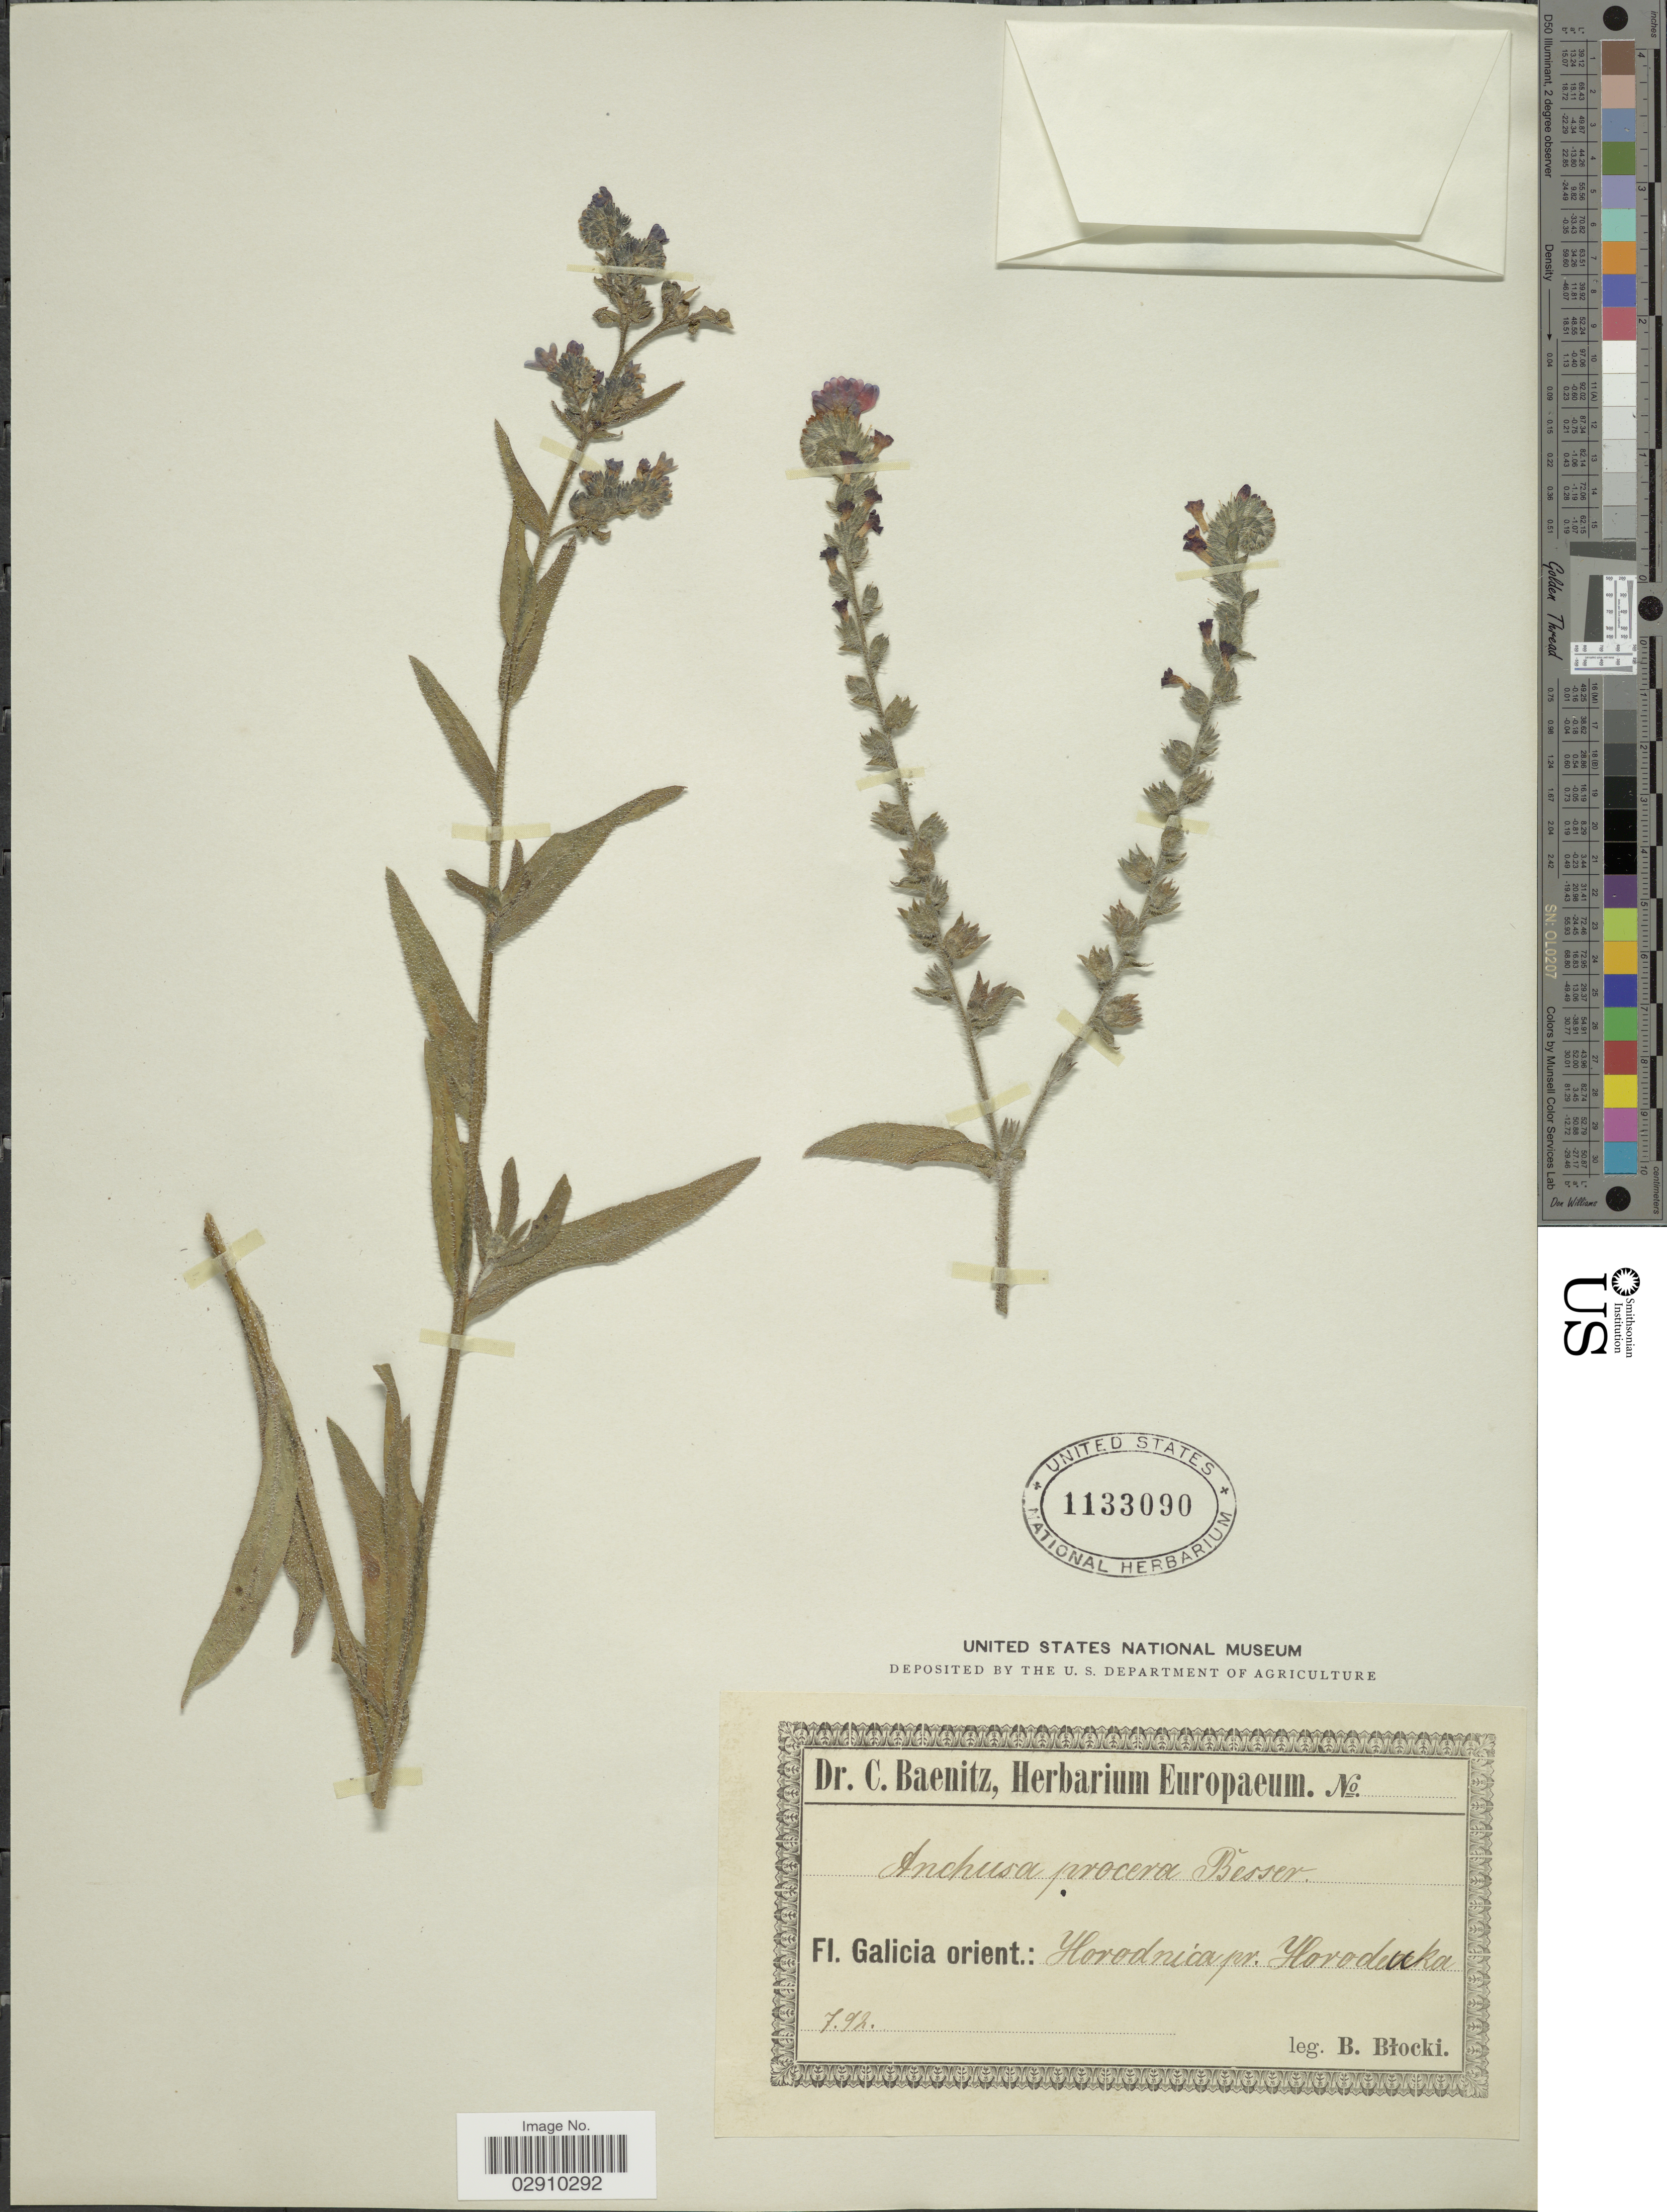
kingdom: Plantae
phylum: Tracheophyta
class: Magnoliopsida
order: Boraginales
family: Boraginaceae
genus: Anchusa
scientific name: Anchusa procera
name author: Besser ex Link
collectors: B. Blocki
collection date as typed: Transcribed d/m/y: /7/92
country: Spain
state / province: Galicia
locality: Galicia orient.: Horodnica pr. Horodeuka.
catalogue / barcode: US 1133090